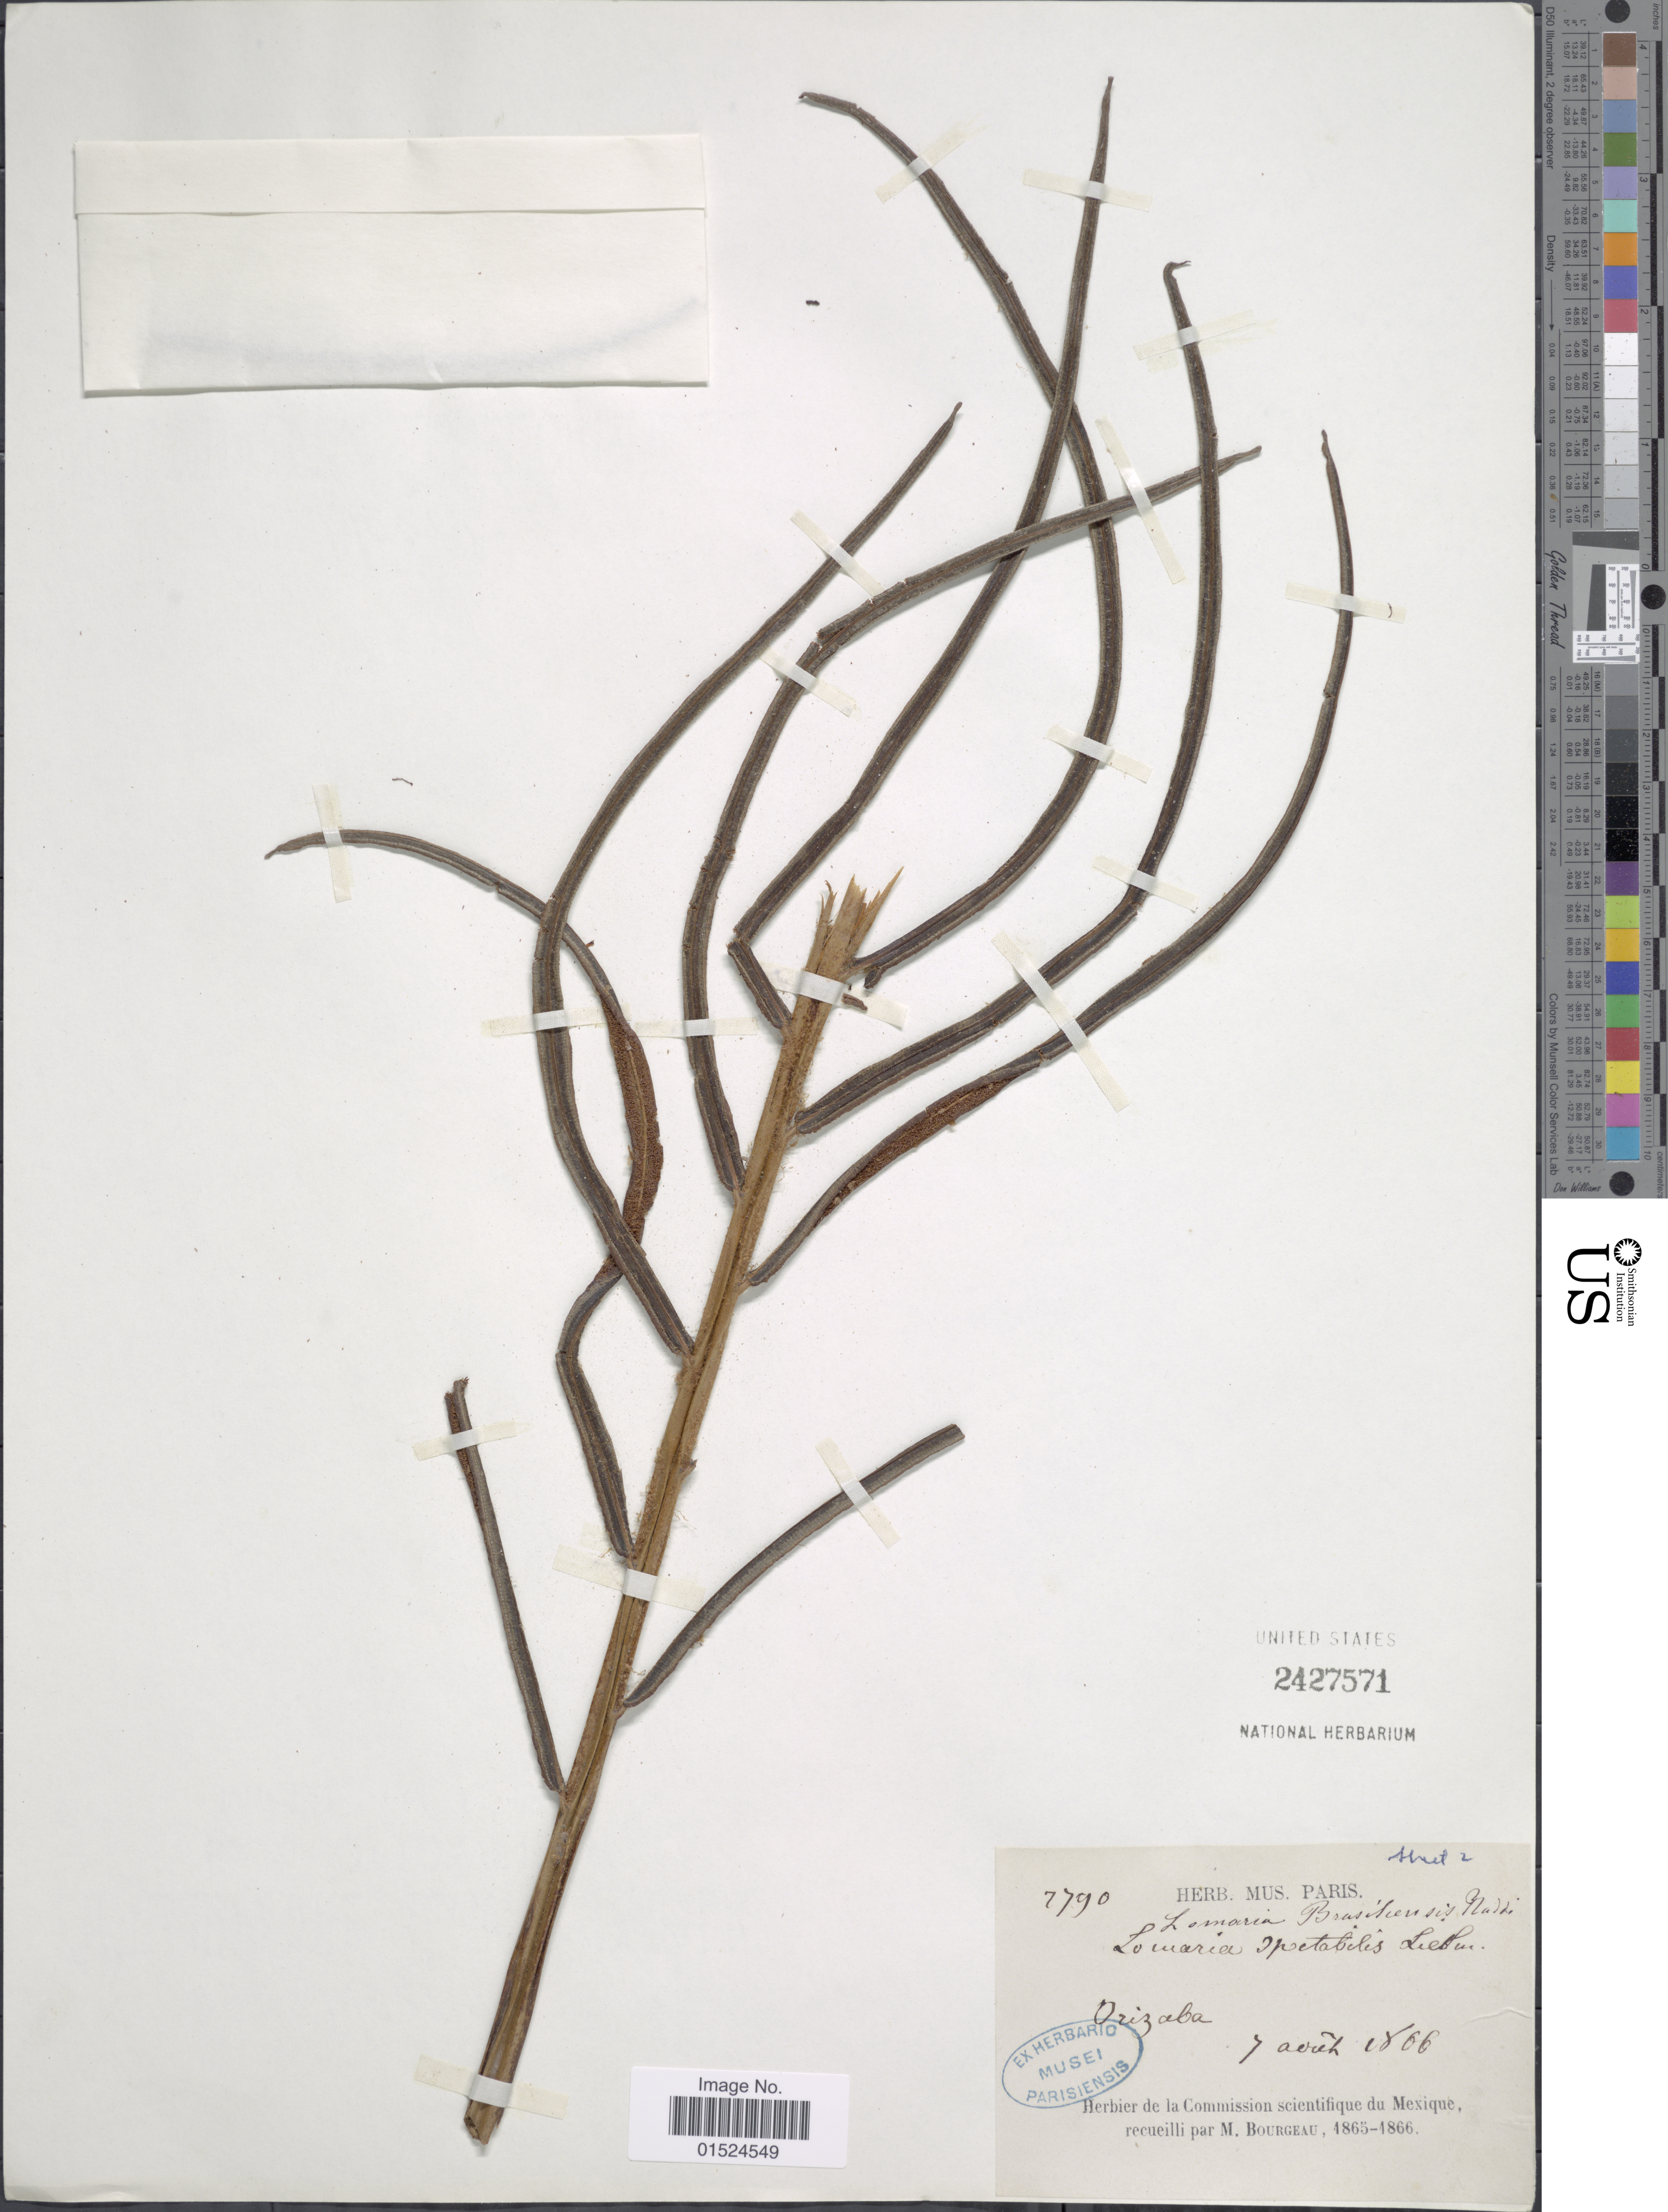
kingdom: Plantae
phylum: Tracheophyta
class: Polypodiopsida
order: Polypodiales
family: Blechnaceae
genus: Blechnum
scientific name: Blechnum spectabilis comb. in ed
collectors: M. Bourgeau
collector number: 2790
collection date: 1866-08-07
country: Mexico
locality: Orizaba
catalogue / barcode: US 2427571